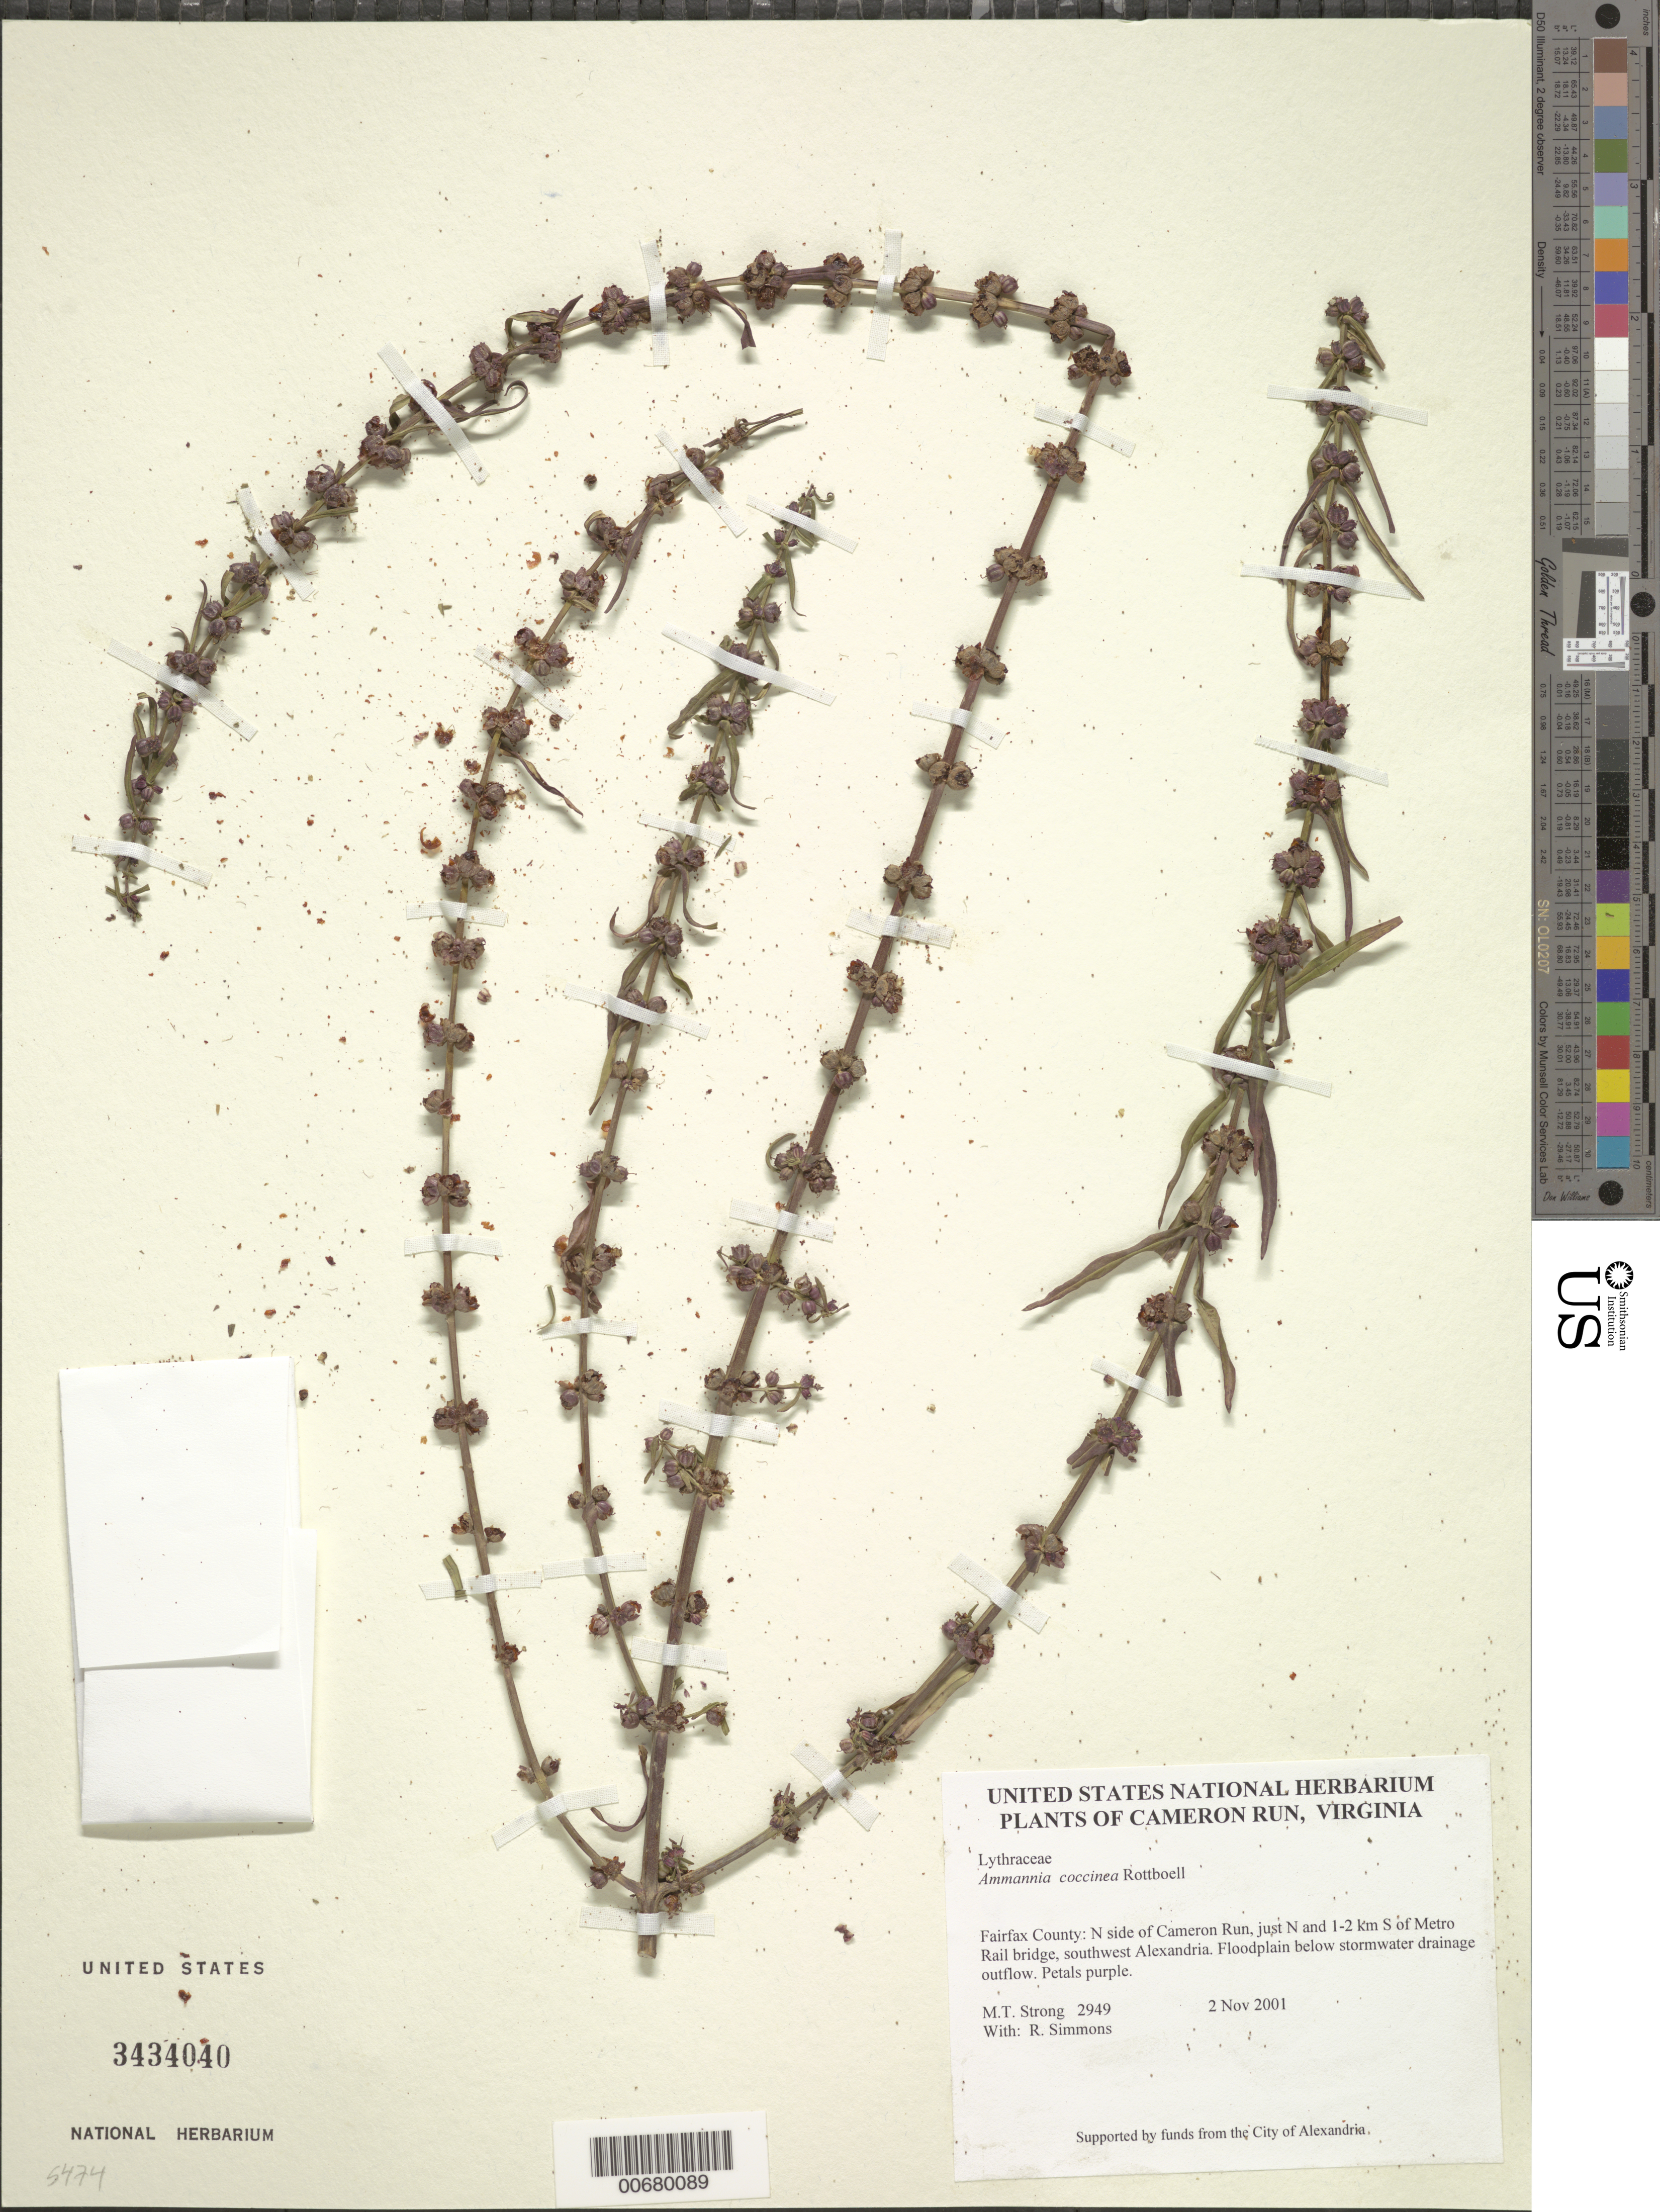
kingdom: Plantae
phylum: Tracheophyta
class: Magnoliopsida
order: Myrtales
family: Lythraceae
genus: Ammannia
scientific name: Ammannia coccinea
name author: Rottb.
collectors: M. T. Strong & R. Simmons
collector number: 2949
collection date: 2001-11-02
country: United States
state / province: Virginia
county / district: Fairfax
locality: Cameron Run, Fairfax County: N side of Cameron Run, just N and 1-2 km S of Metro Rail bridge, southwest Alexandria.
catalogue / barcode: US 3434040